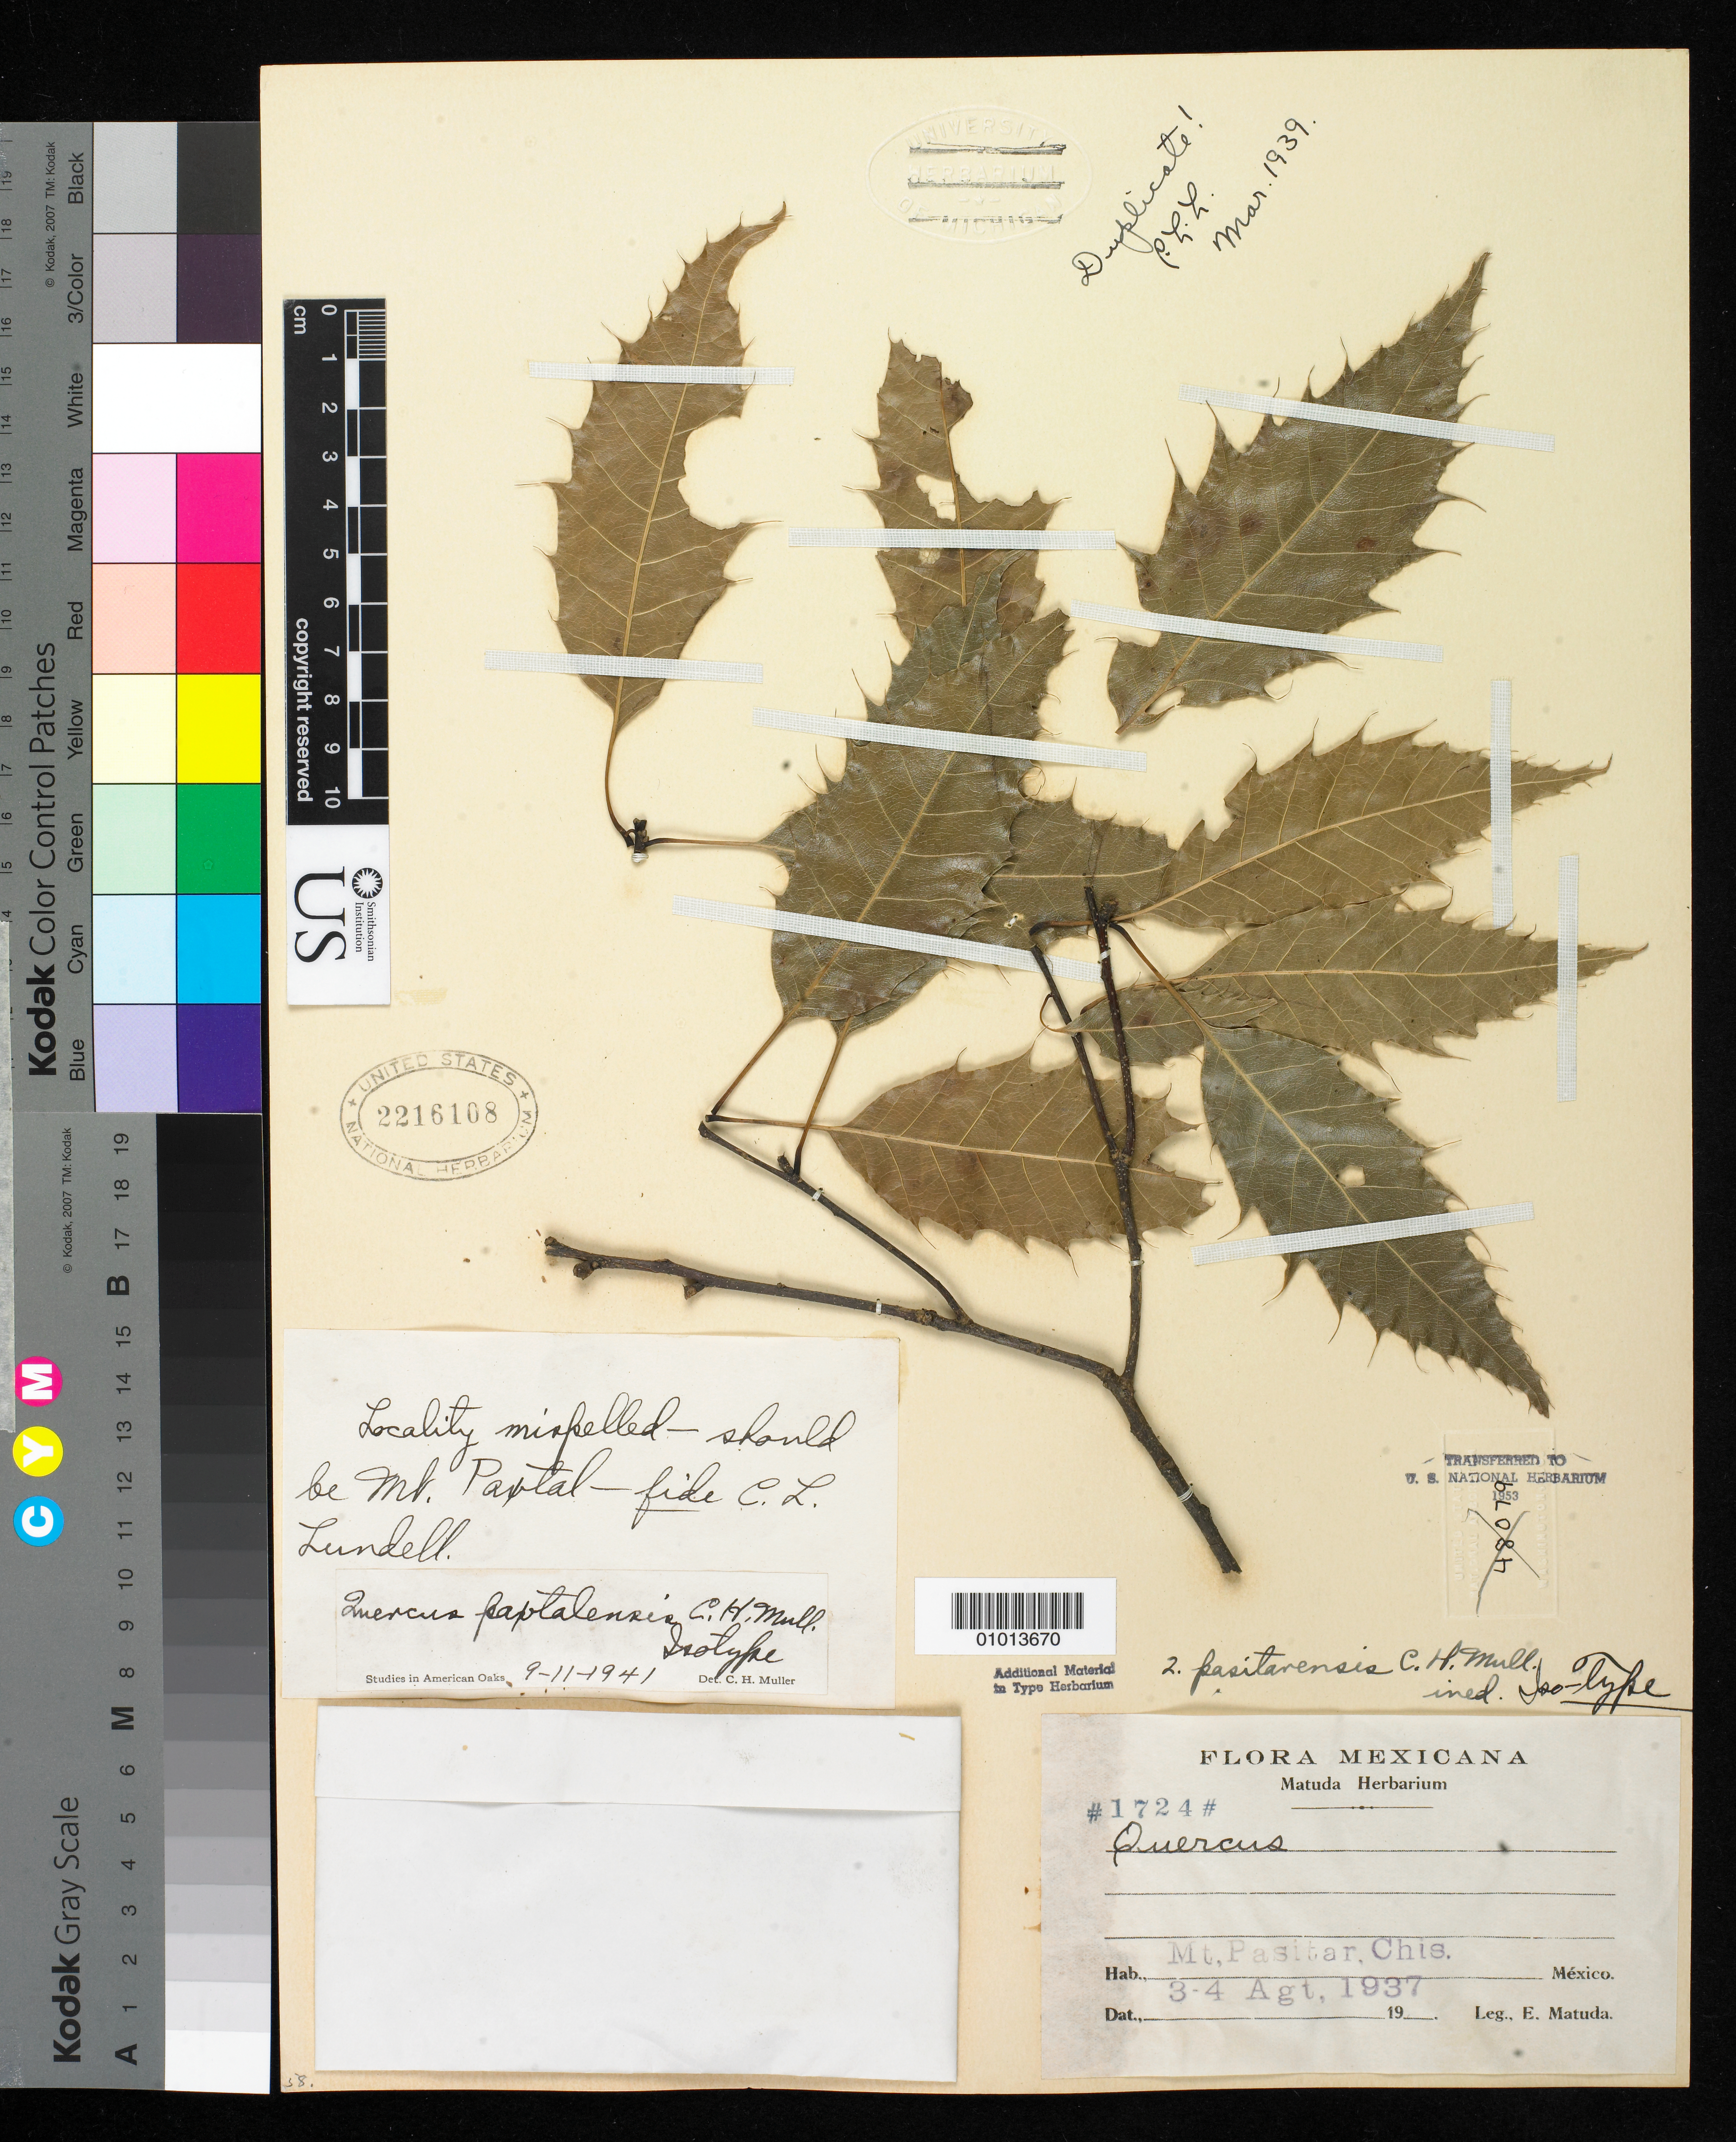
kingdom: Plantae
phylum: Tracheophyta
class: Magnoliopsida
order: Fagales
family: Fagaceae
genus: Quercus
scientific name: Quercus paxtalensis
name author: C.H. Mull.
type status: Isotype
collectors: E. Matuda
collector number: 1724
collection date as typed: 03 Aug 1937 to 04 Aug 1937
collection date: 1937-08-03/1937-08-04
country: Mexico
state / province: Chiapas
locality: Mt. Paxtal.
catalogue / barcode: US 2216108